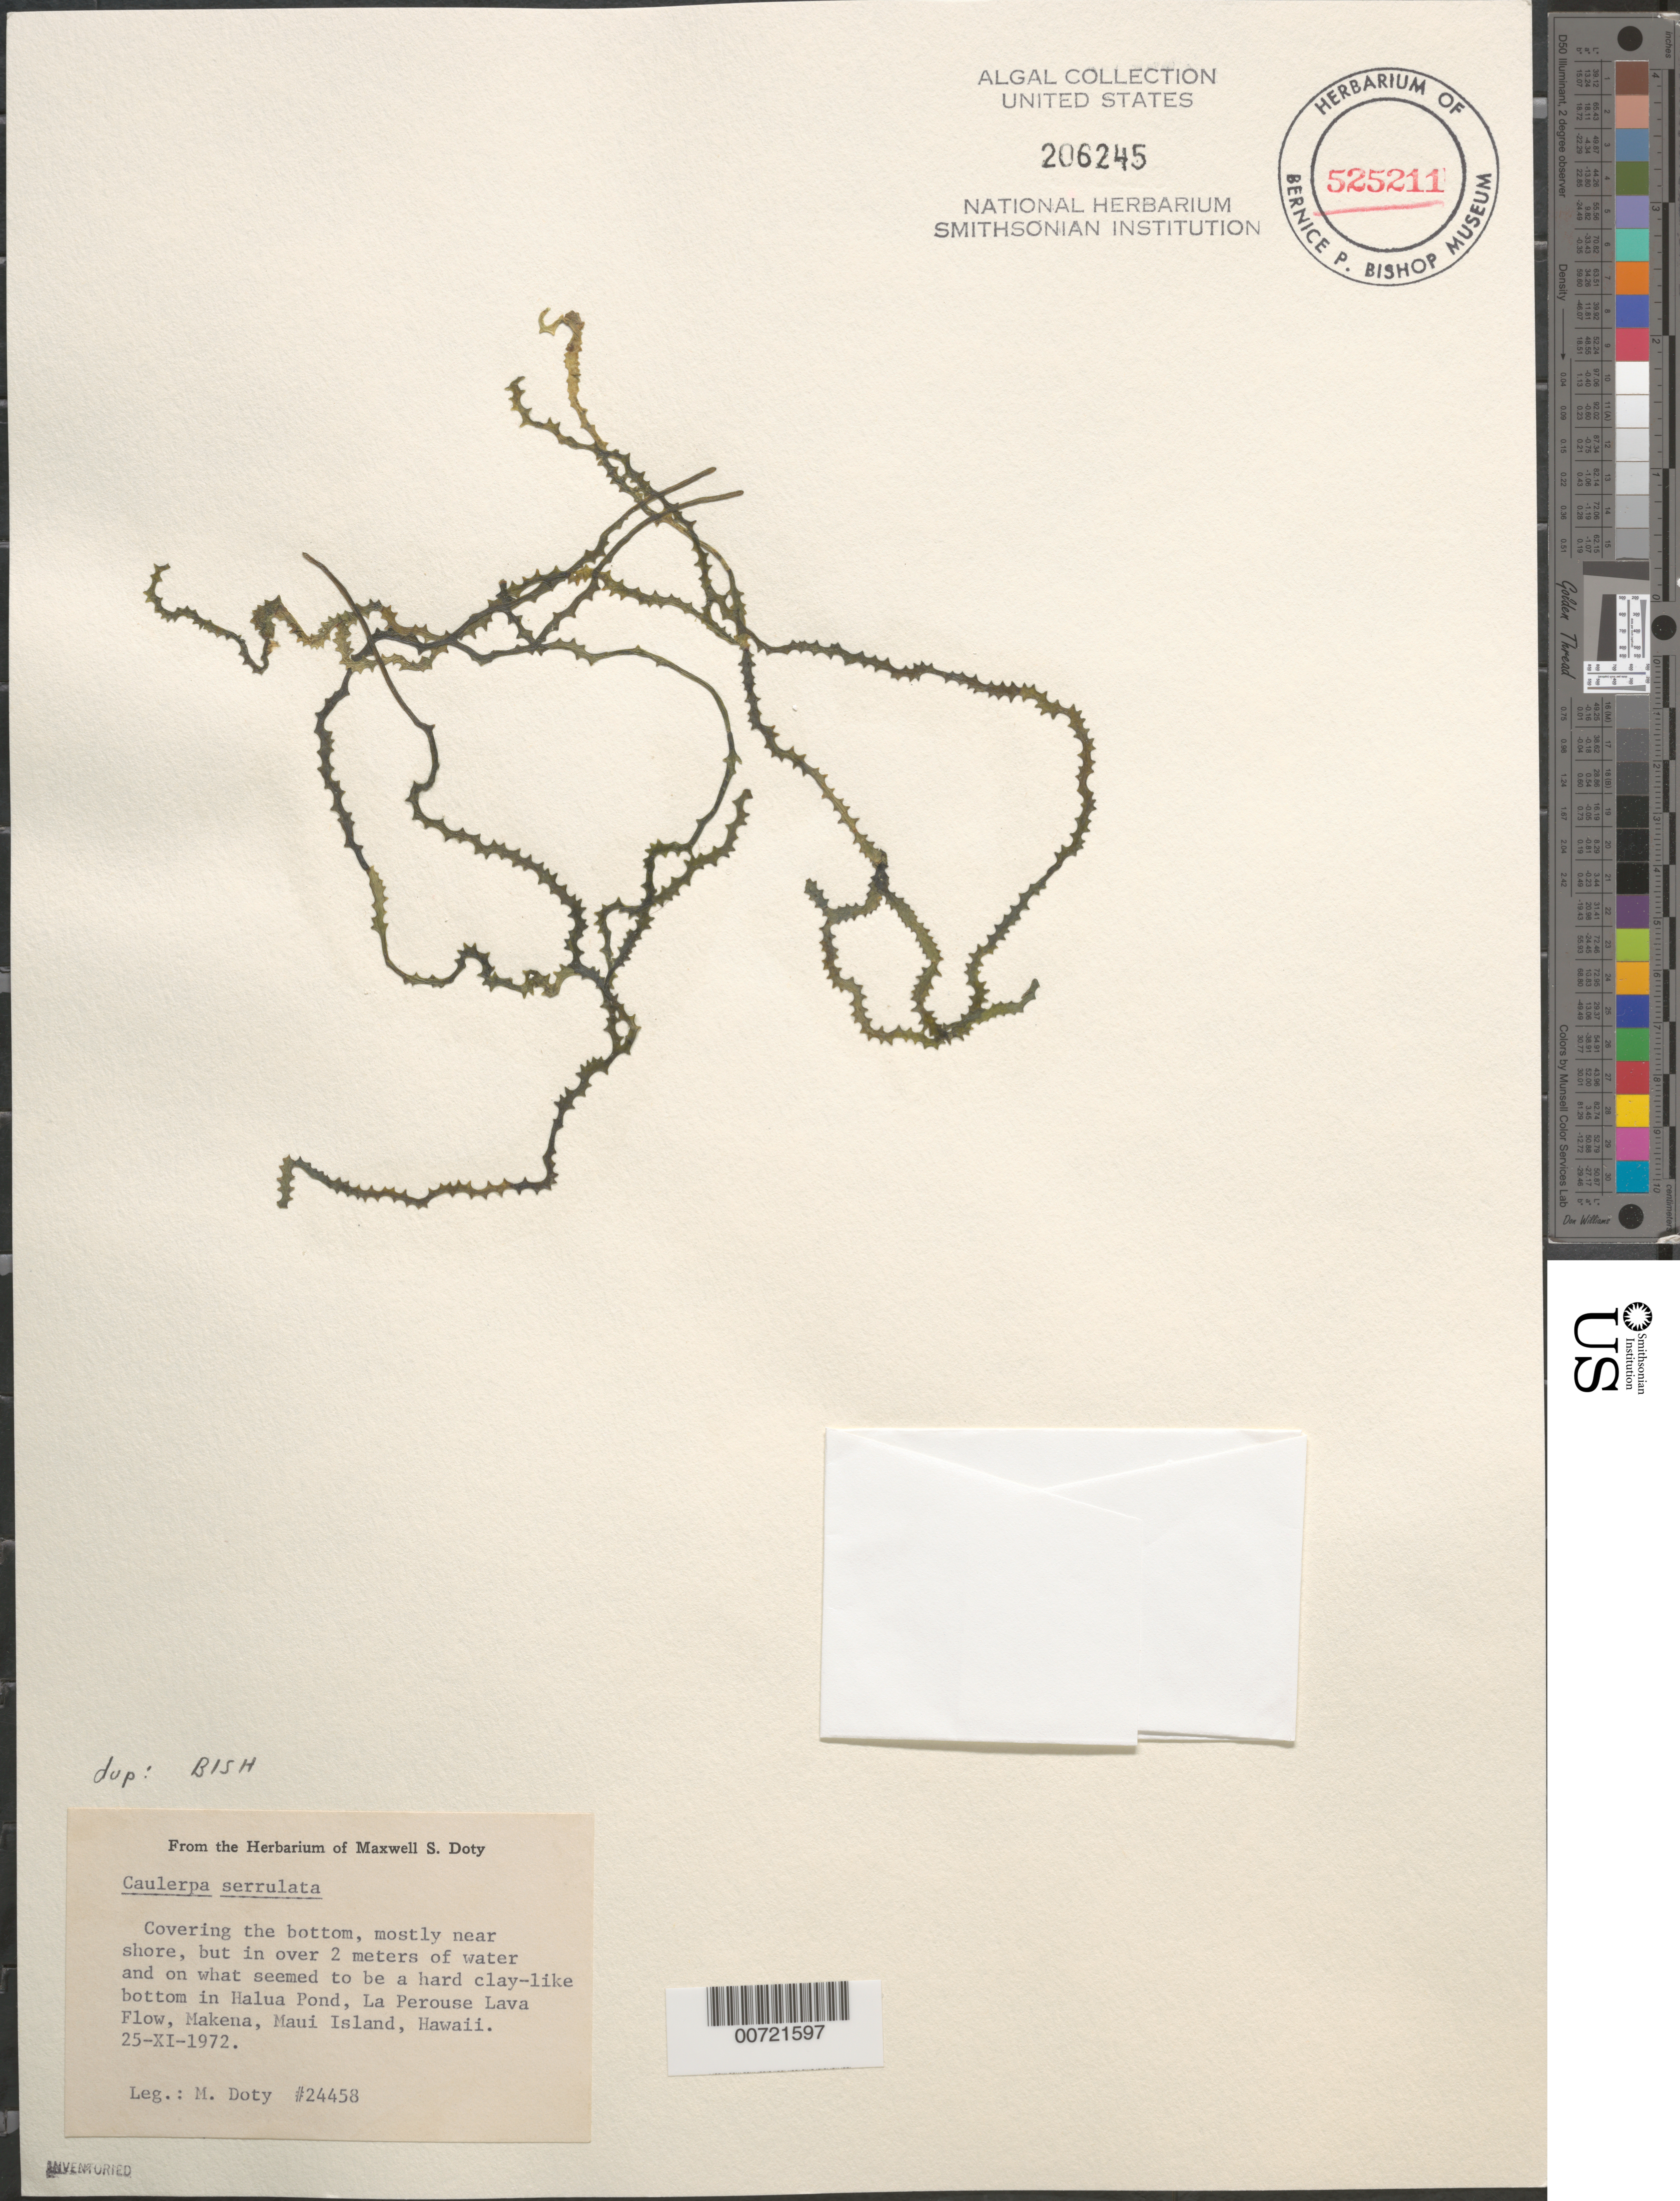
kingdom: Plantae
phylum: Chlorophyta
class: Ulvophyceae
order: Bryopsidales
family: Caulerpaceae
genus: Caulerpa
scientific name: Caulerpa serrulata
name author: (Forssk.) J. Agardh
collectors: M. S. Doty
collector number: MSD 24458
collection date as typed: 25 Nov 1972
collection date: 1972-11-25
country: United States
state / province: Hawaii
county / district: Maui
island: Maui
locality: Halua Pond, La Perouse Lava Flow, Makena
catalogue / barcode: US 206245